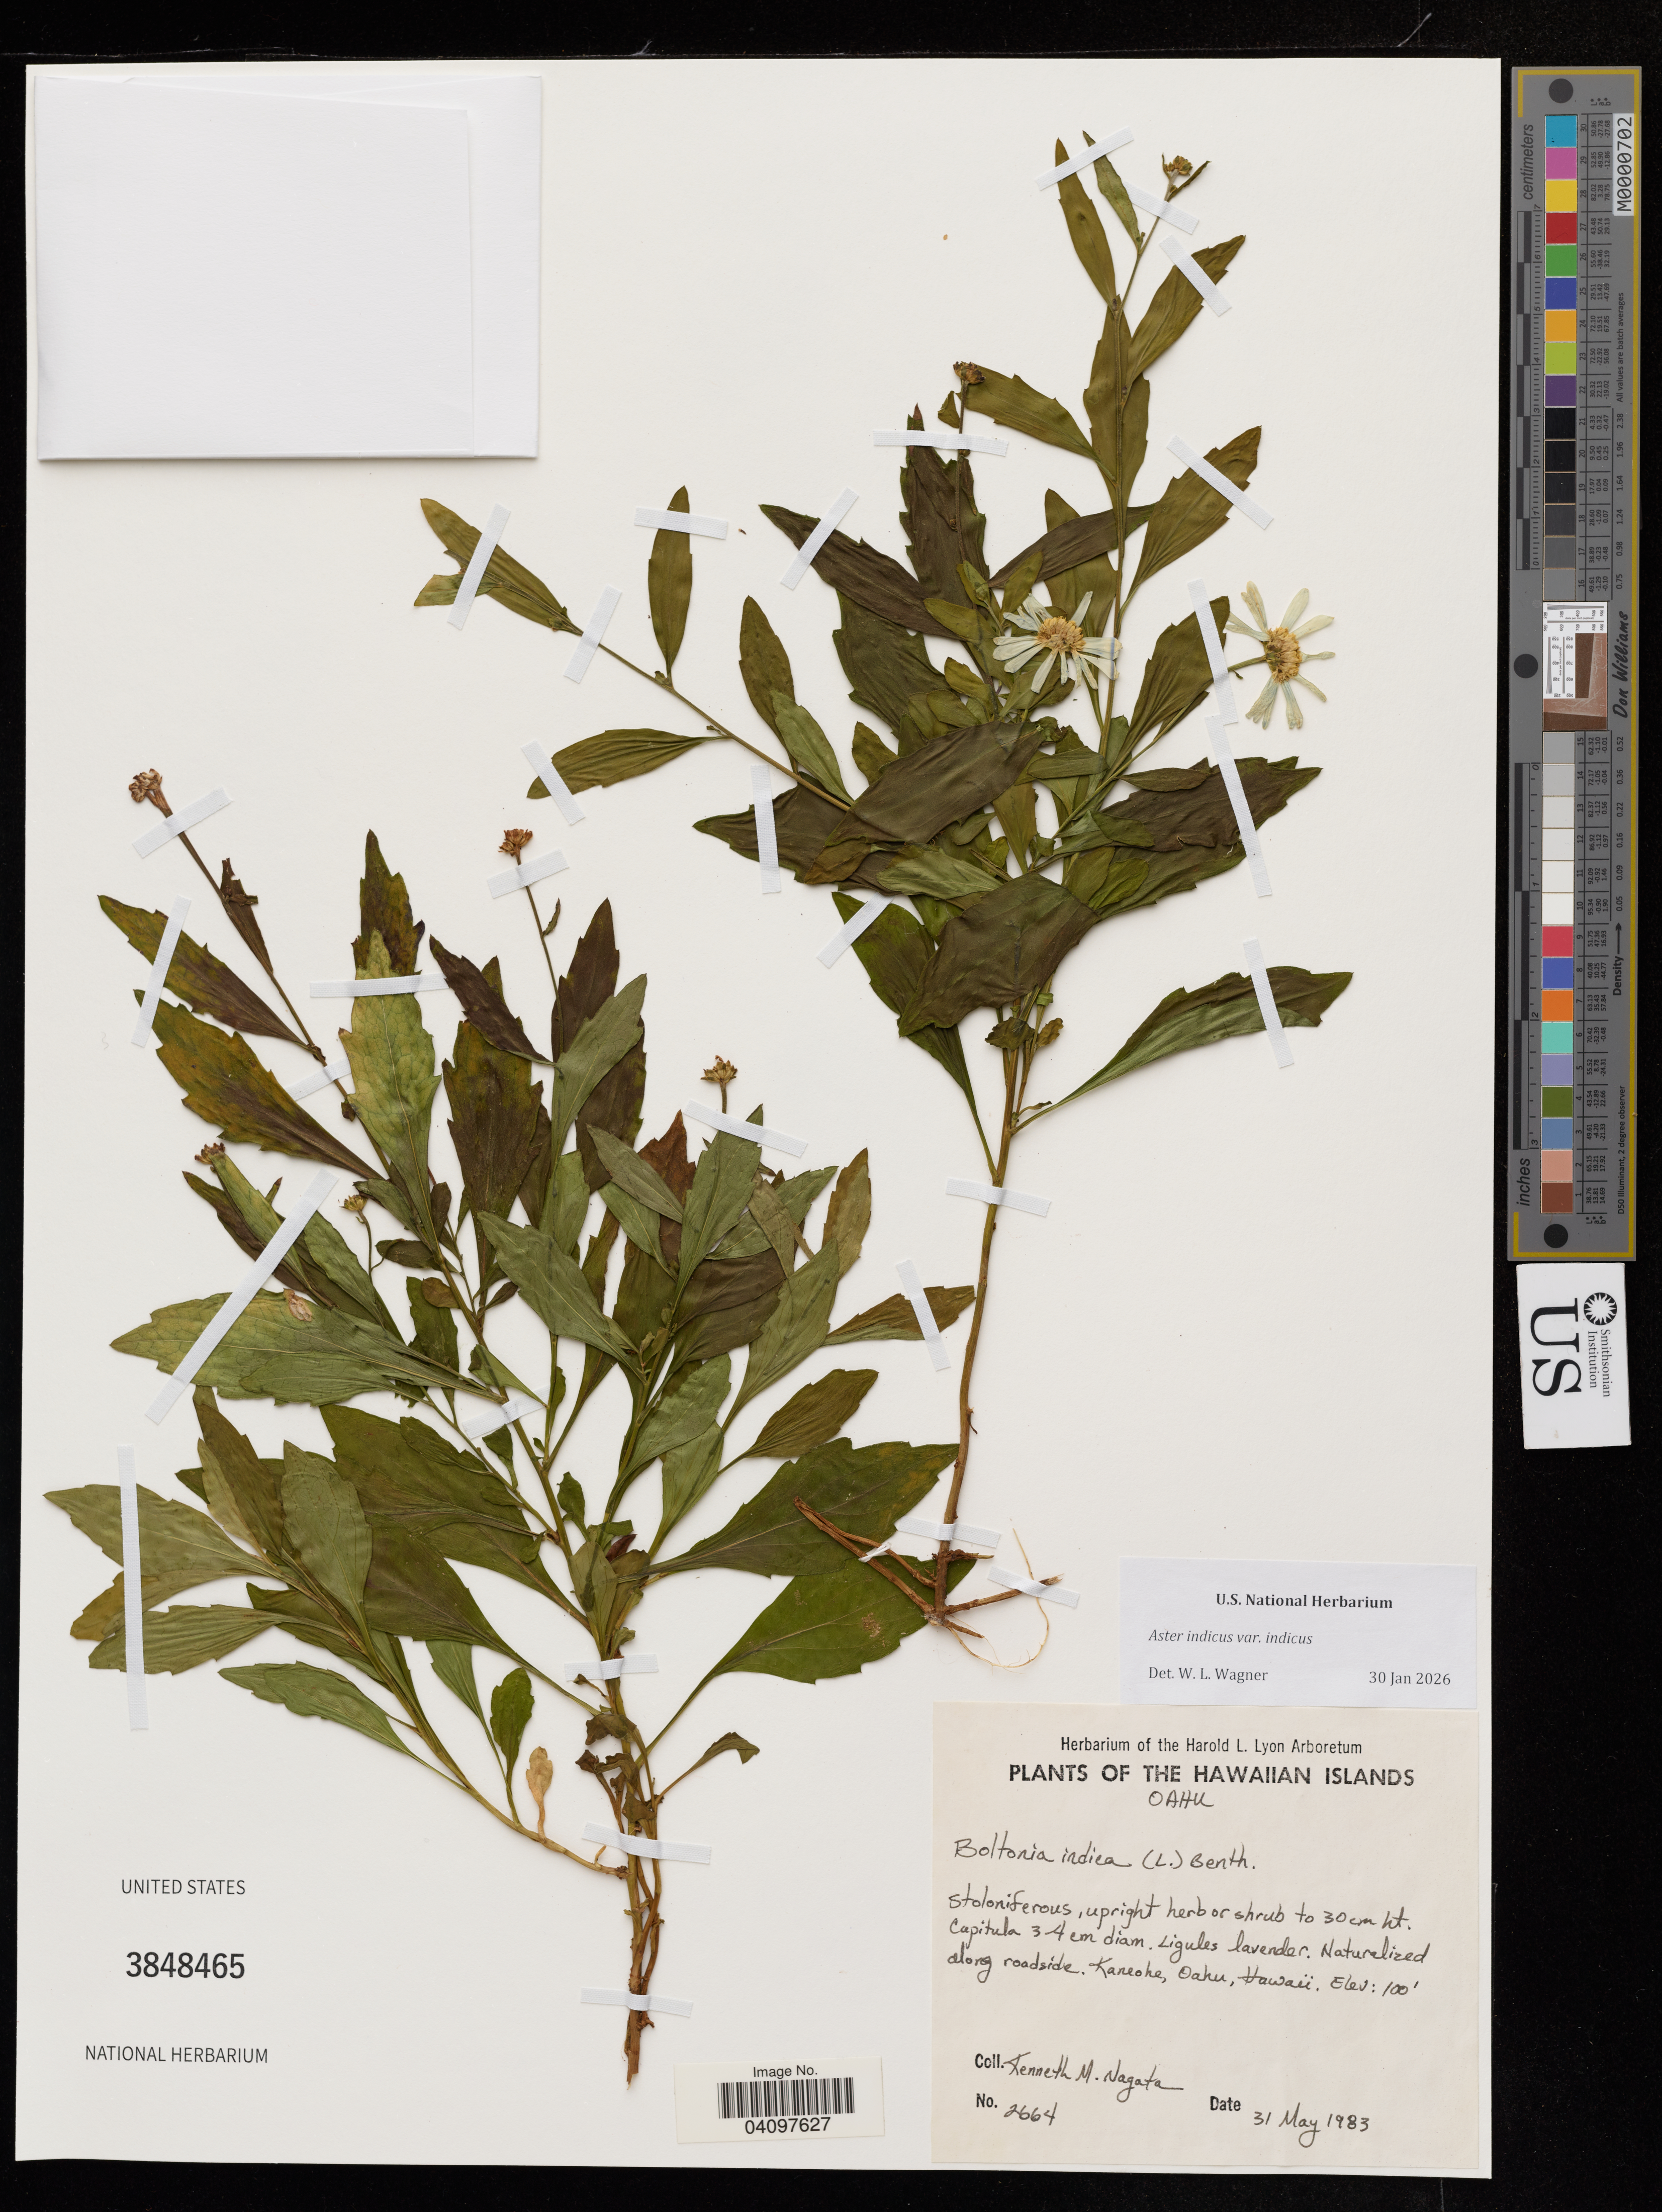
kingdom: Plantae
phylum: Tracheophyta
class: Magnoliopsida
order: Asterales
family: Asteraceae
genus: Aster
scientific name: Aster indicus var. indicus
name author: L.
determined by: Wagner, W. L., (BOT), Smithsonian Institution - National Museum of Natural History (UNITED STATES)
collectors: K. Nagata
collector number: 2664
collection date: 1983-05-31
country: United States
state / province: Hawaii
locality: Kaneohe, Oahu.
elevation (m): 30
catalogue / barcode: US 3848465